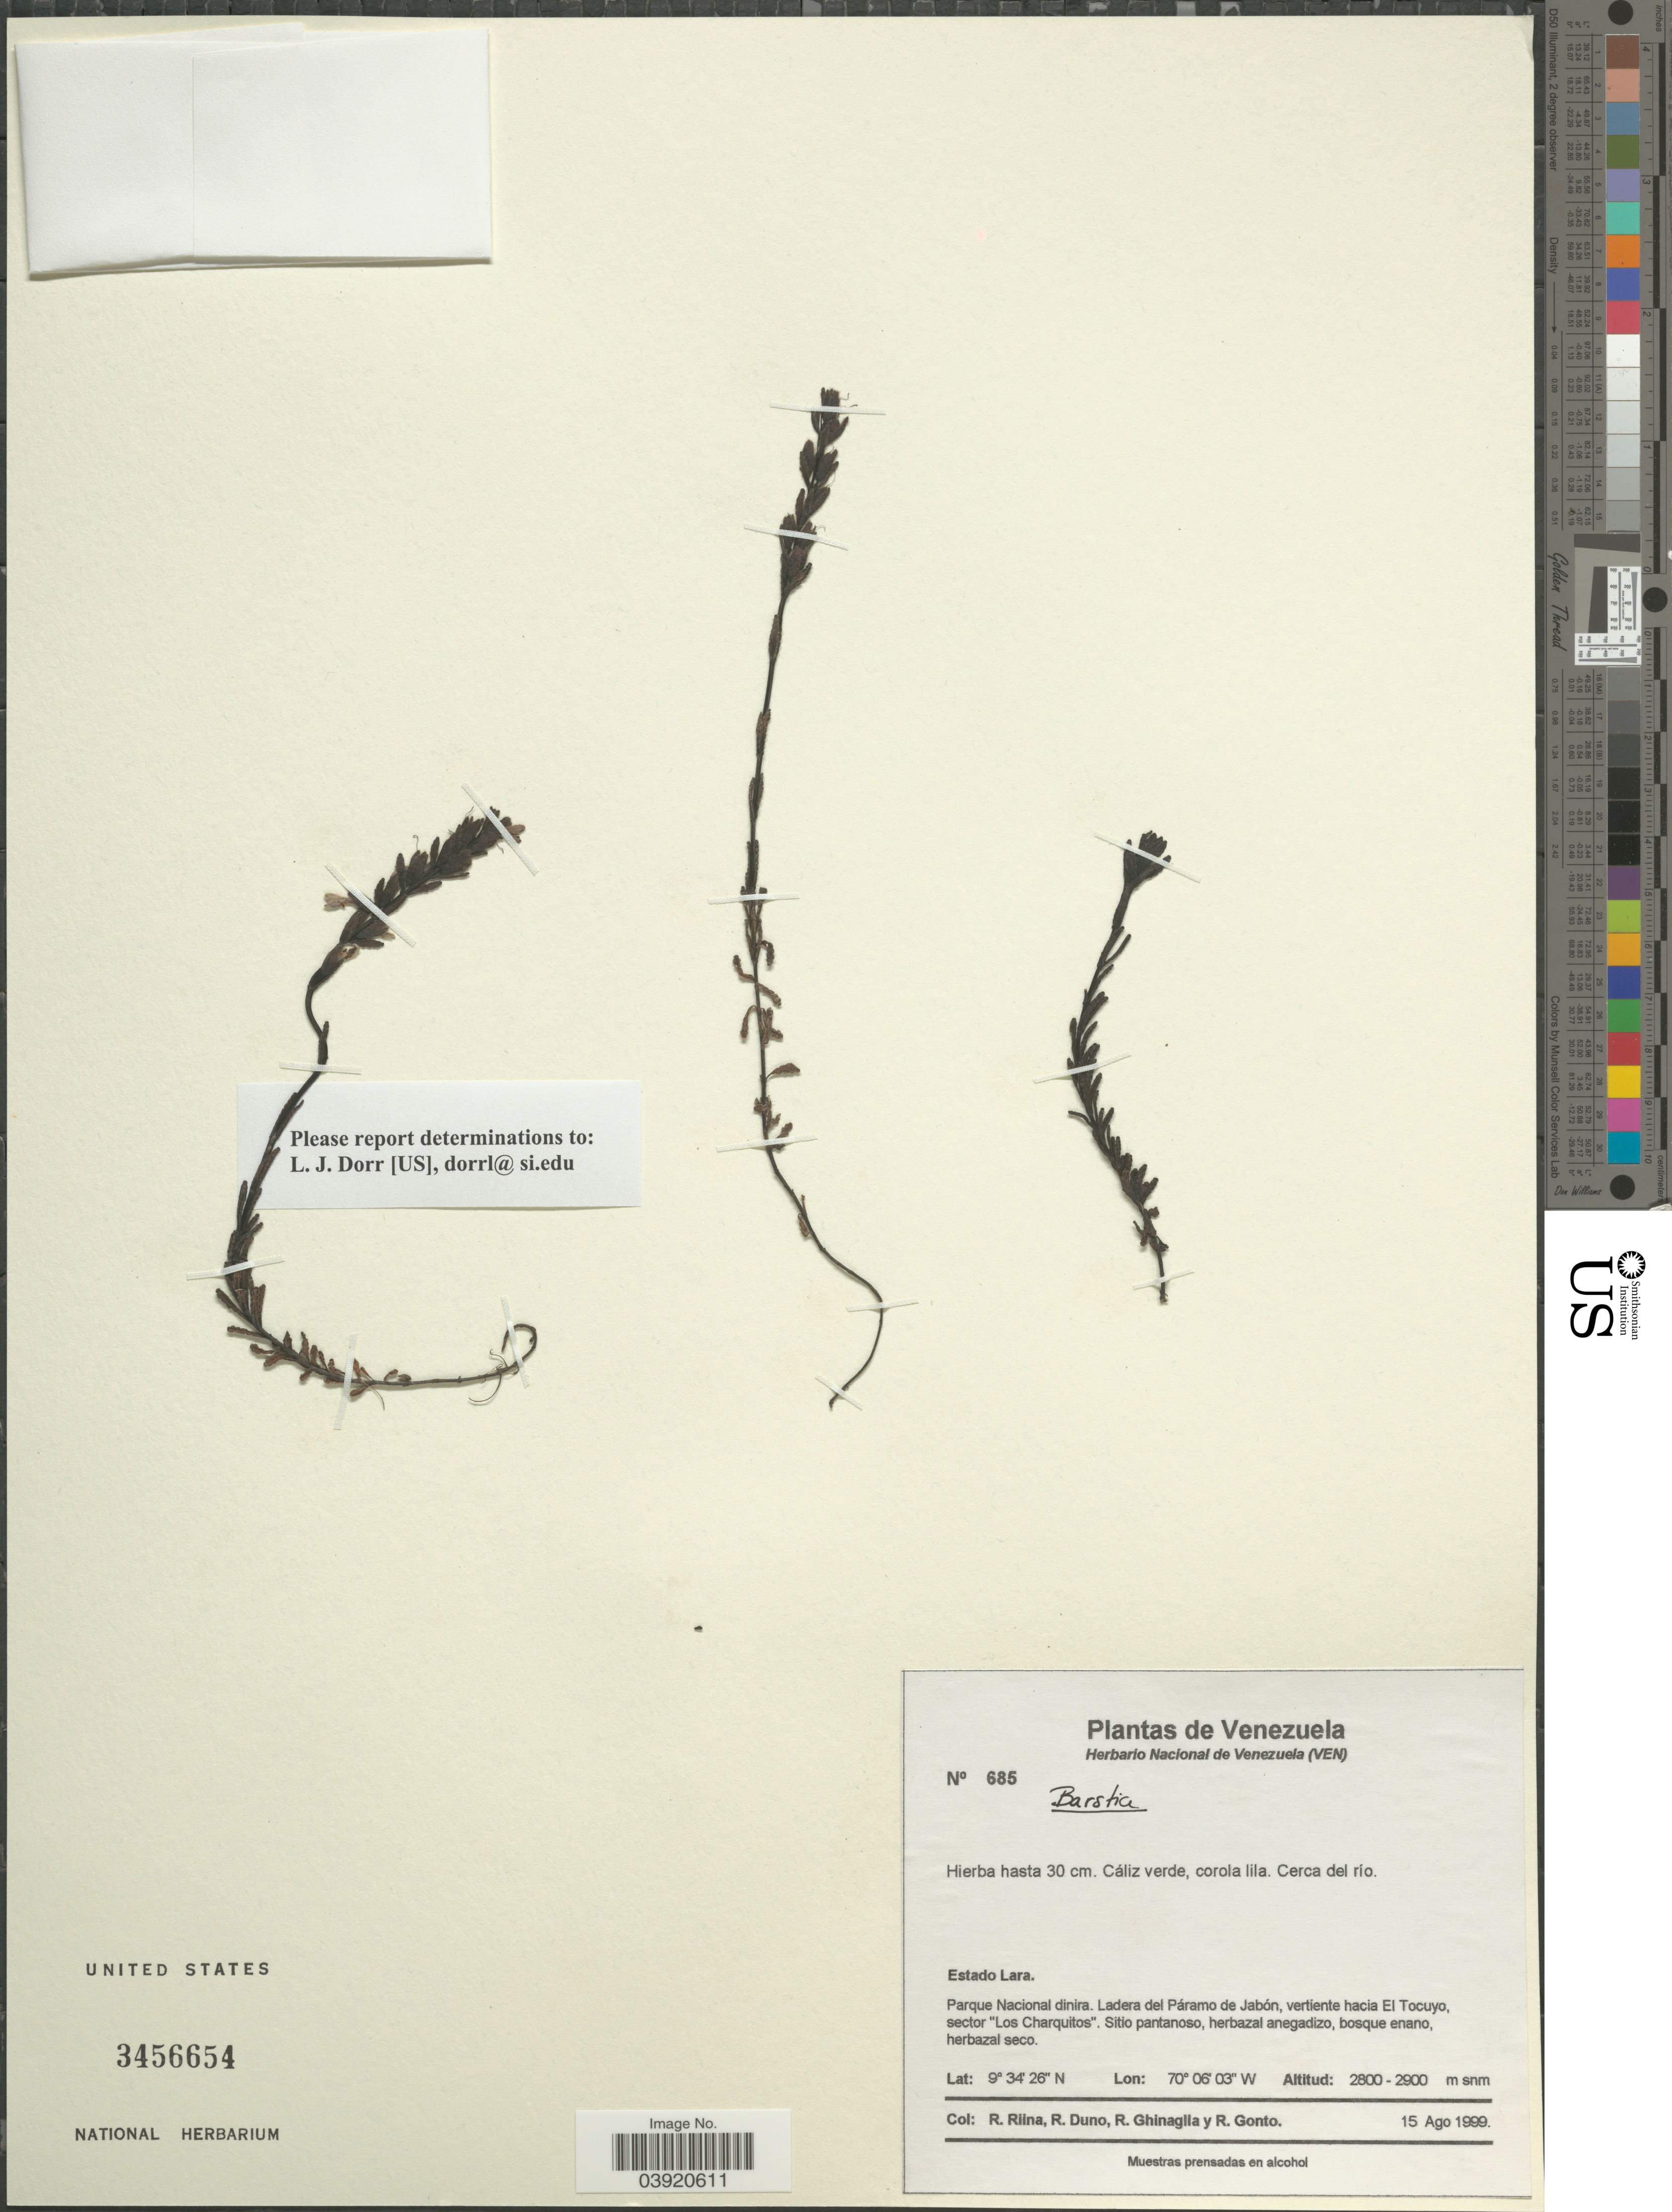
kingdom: Plantae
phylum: Tracheophyta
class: Magnoliopsida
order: Lamiales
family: Orobanchaceae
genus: Bartsia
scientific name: Bartsia sp.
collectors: R. Riina, R. Duno, R. Ghinaglia & R. Gonto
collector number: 685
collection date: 1999-08-15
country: Venezuela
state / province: Lara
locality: Parque Nacional dinira. Ladera del Páramo de Jabón, vertiente hacia El Tocuyo, sector "Los Charquitos".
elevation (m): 2800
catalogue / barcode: US 3456654